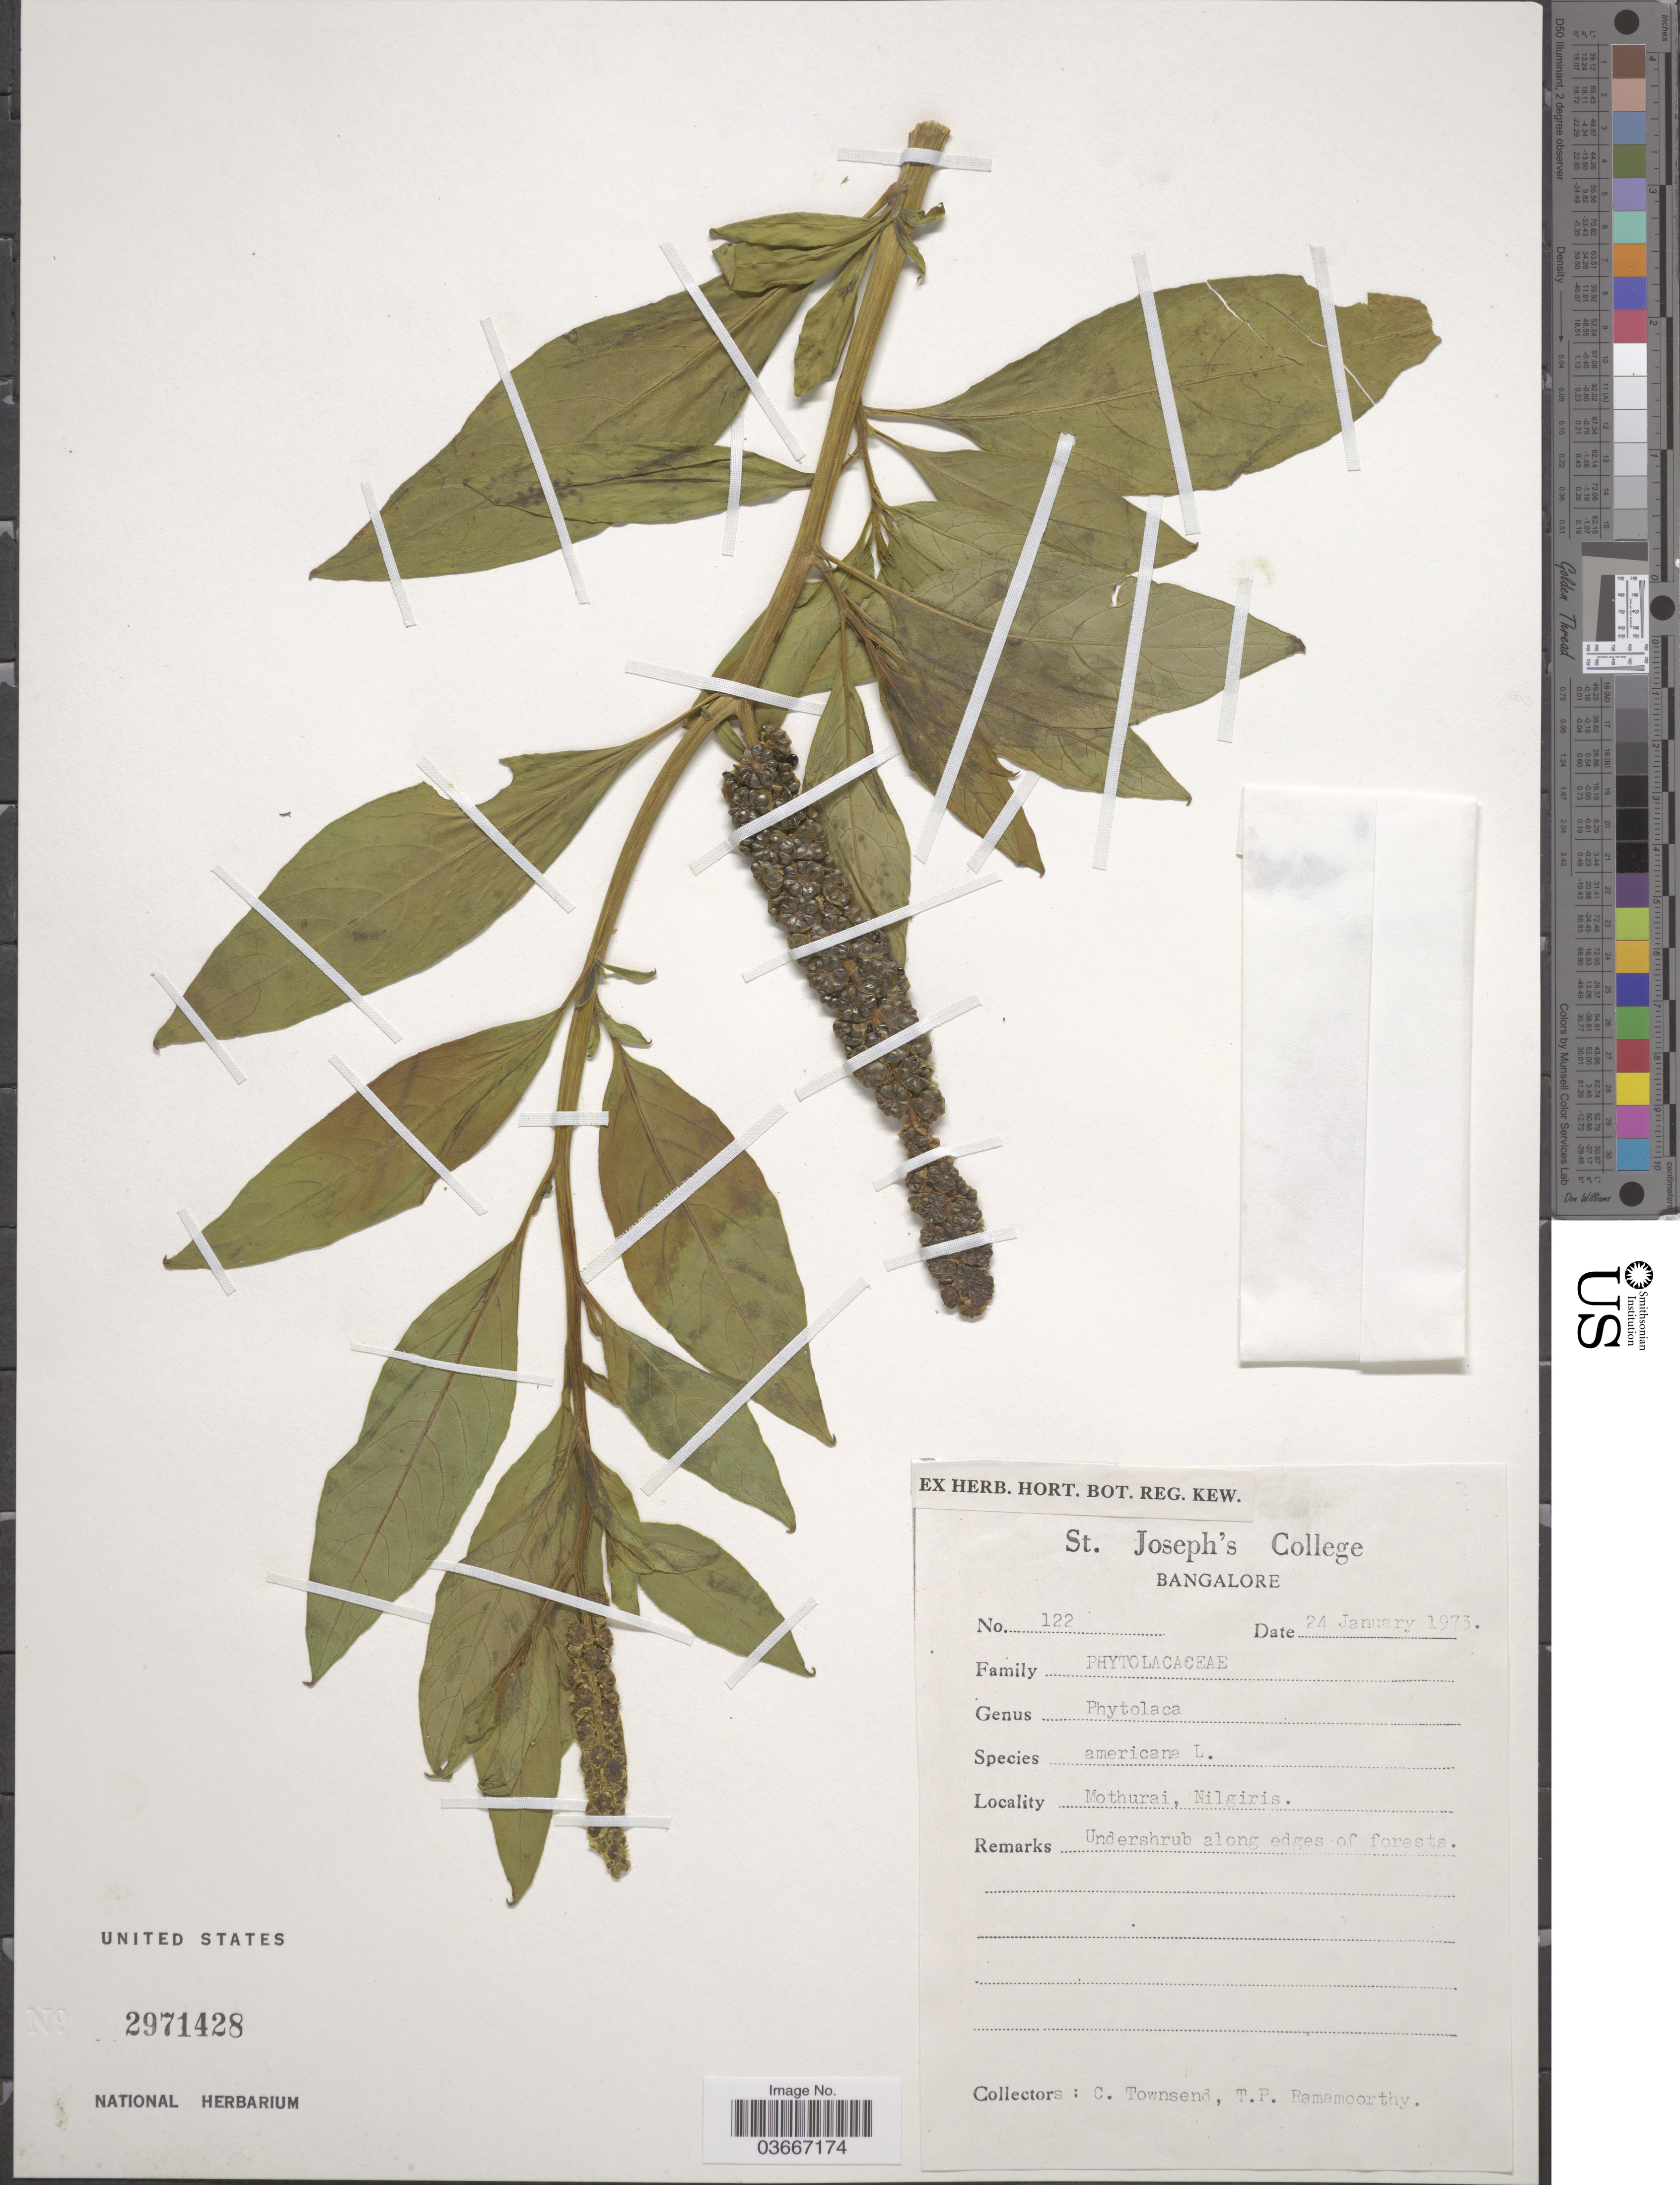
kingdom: Plantae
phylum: Tracheophyta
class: Magnoliopsida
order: Caryophyllales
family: Phytolaccaceae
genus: Phytolacca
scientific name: Phytolacca americana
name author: L.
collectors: C. Townsend & T. P. Ramamoorthy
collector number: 122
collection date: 1973-01-24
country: India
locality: Mothurai, Nilgiris.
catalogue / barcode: US 2971428